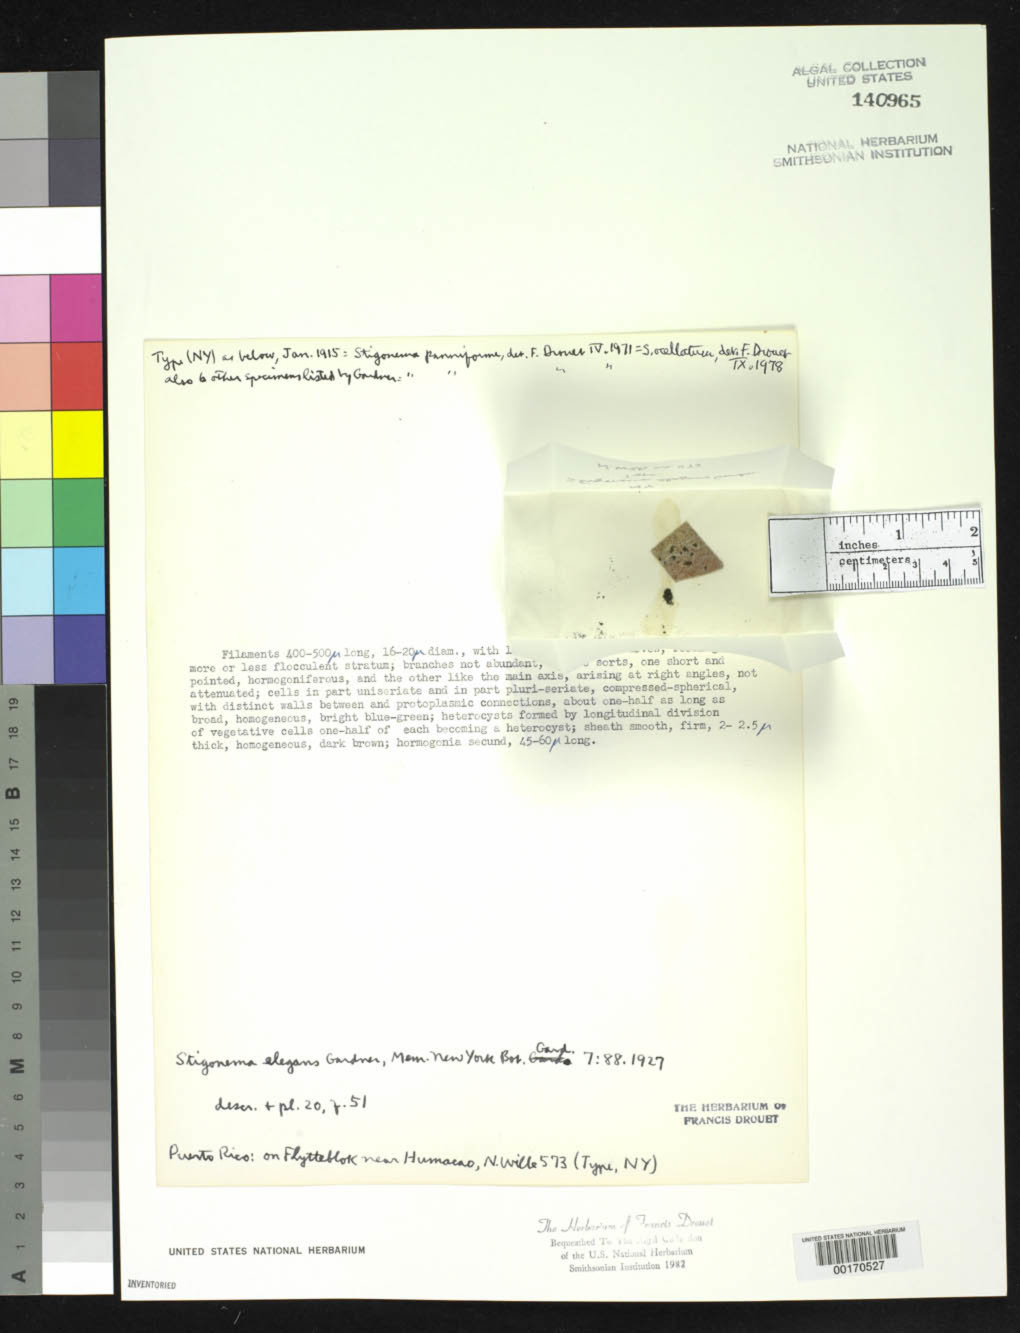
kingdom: Bacteria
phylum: Cyanobacteria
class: Cyanobacteriia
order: Cyanobacteriales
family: Stigonemataceae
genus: Stigonema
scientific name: Stigonema elegans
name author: N.L. Gardner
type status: Isotype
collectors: N. Wille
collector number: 573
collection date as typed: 20 Jan 1915 to 24 Jan 1915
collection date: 1915-01-20/1915-01-24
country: Puerto Rico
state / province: Humacao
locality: West of Humacao.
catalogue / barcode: US 140965